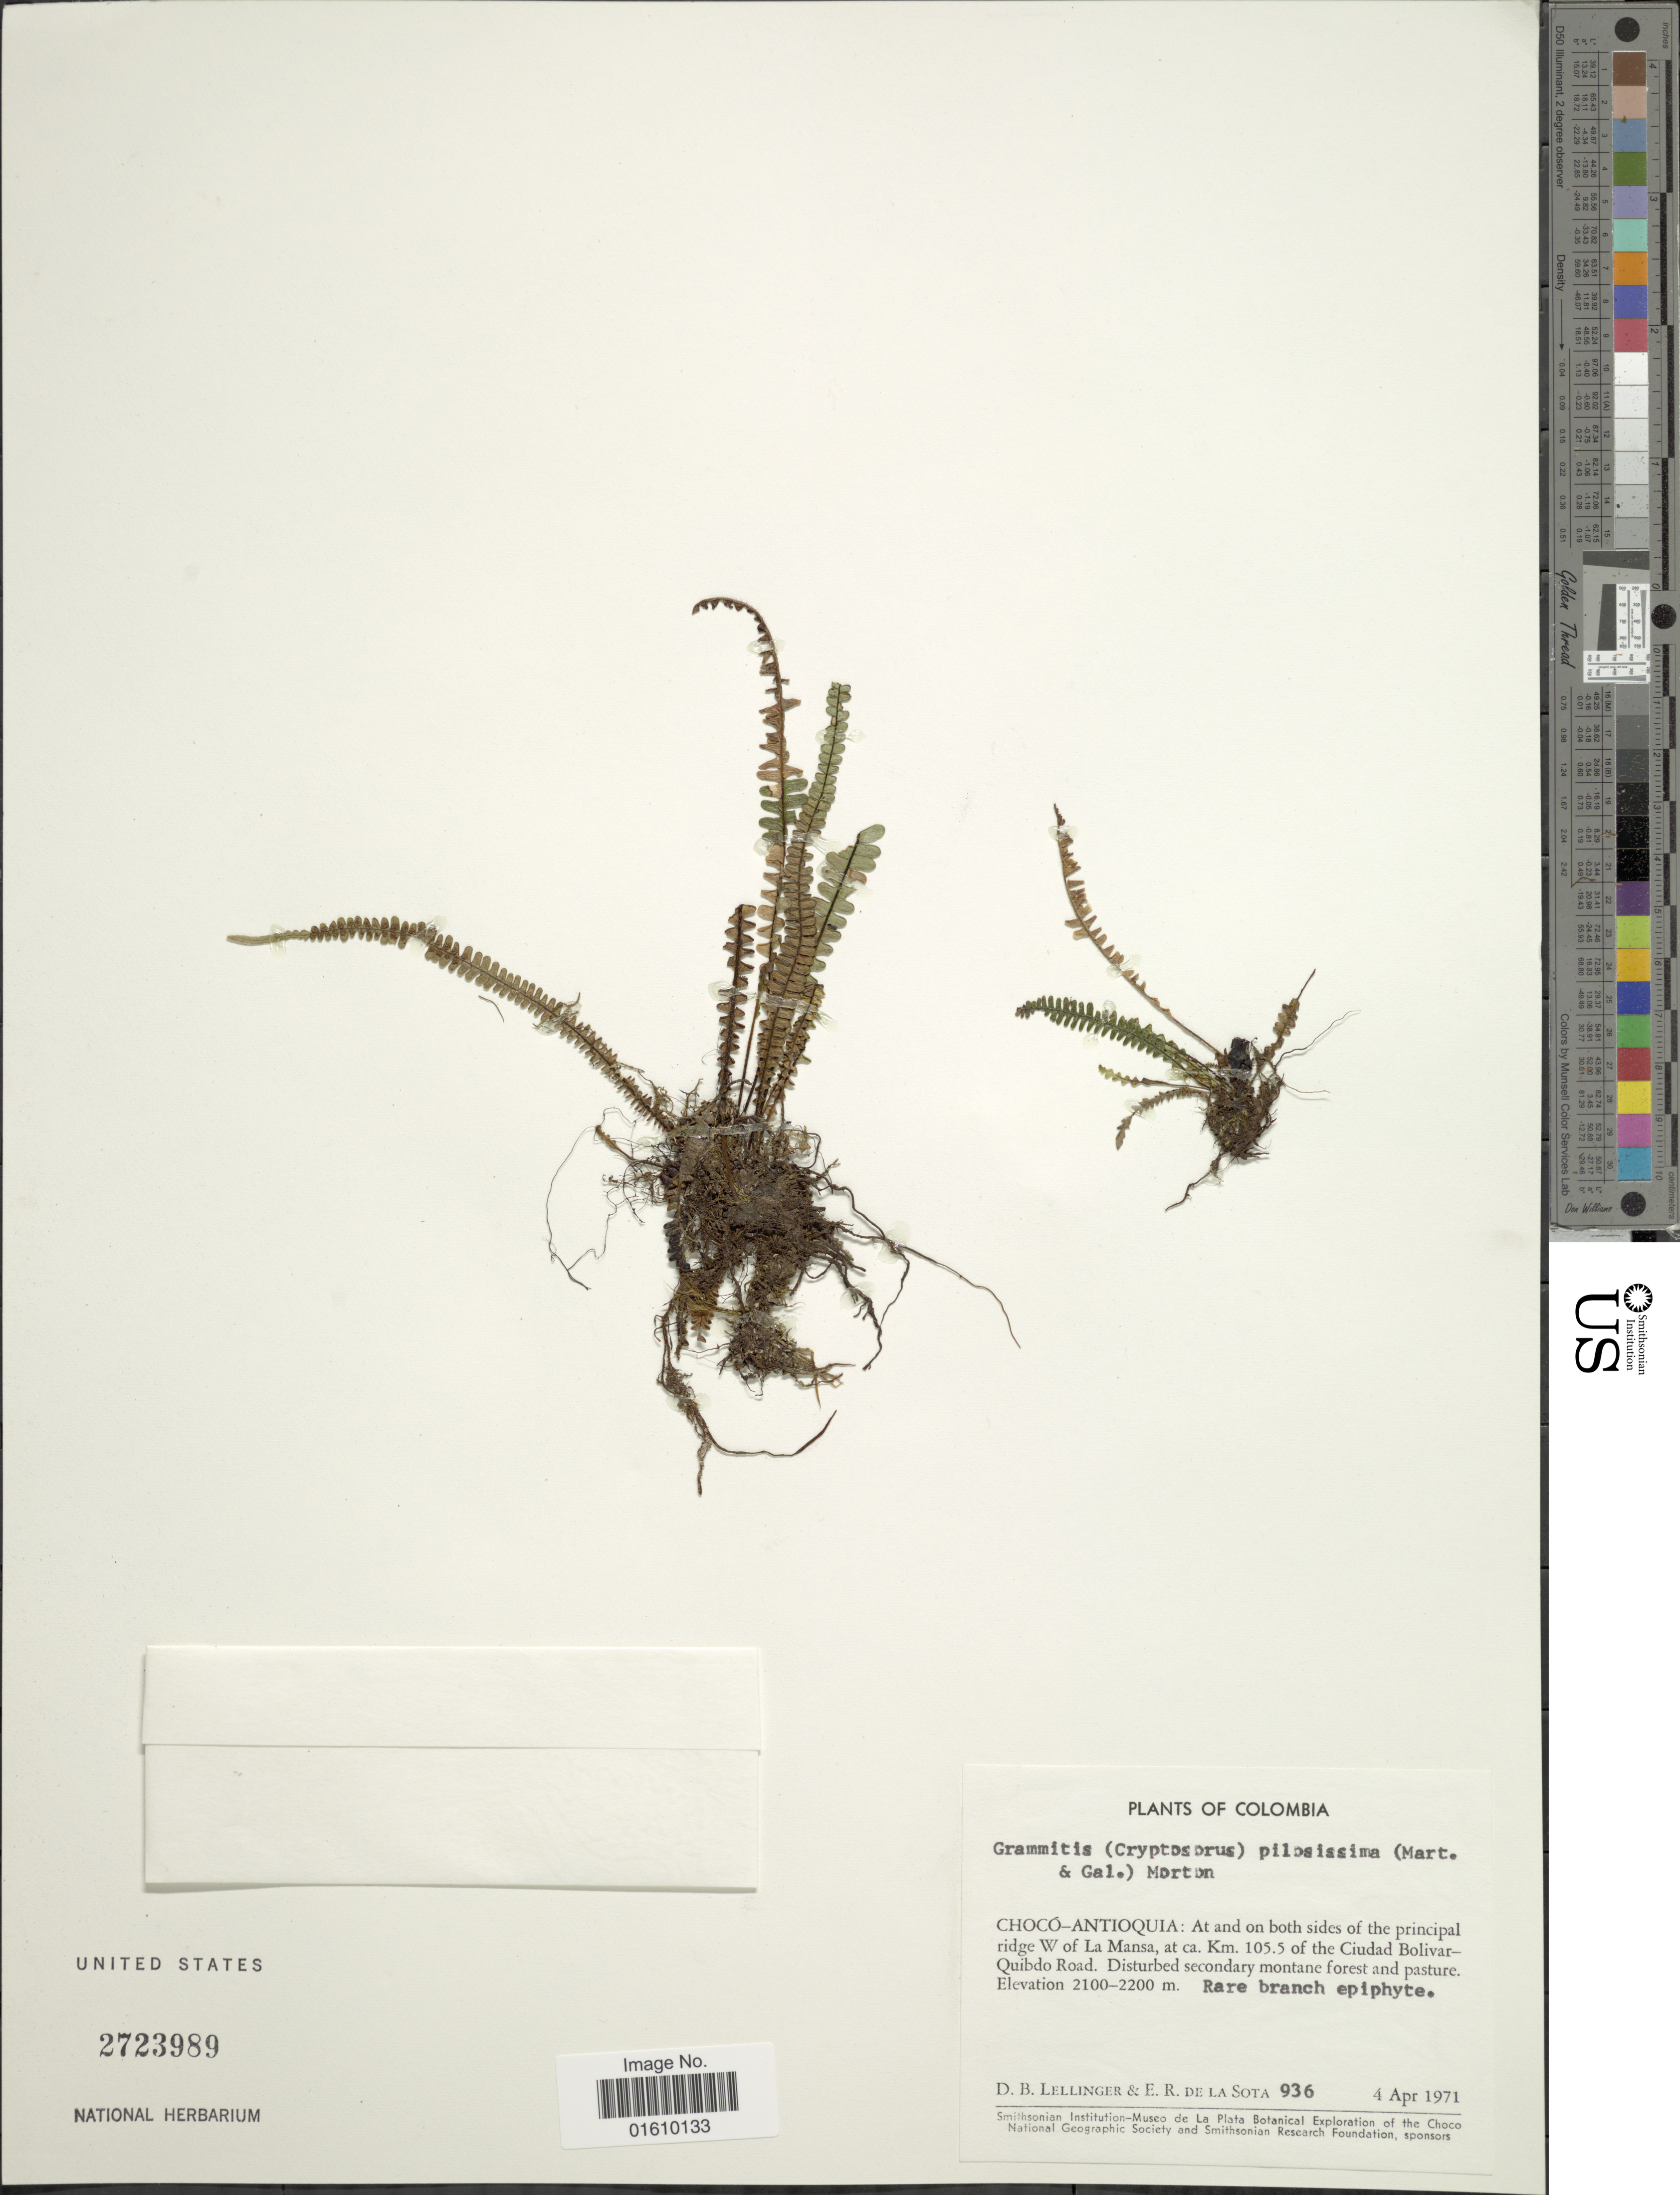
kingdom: Plantae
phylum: Tracheophyta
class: Polypodiopsida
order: Polypodiales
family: Polypodiaceae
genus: Melpomene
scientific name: Melpomene xiphopteroides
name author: (Liebm.) A.R. Sm. & R.C. Moran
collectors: D. B. Lellinger & E. R. de la Sota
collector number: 936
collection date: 1971-04-04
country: Colombia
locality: Chocó-Antioquia: At and on both sides of the principal ridge W of La Mansa, at ca. Km 105.5 of the Ciudad Bolivar-Quibdo Road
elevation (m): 2100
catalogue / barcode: US 2723989